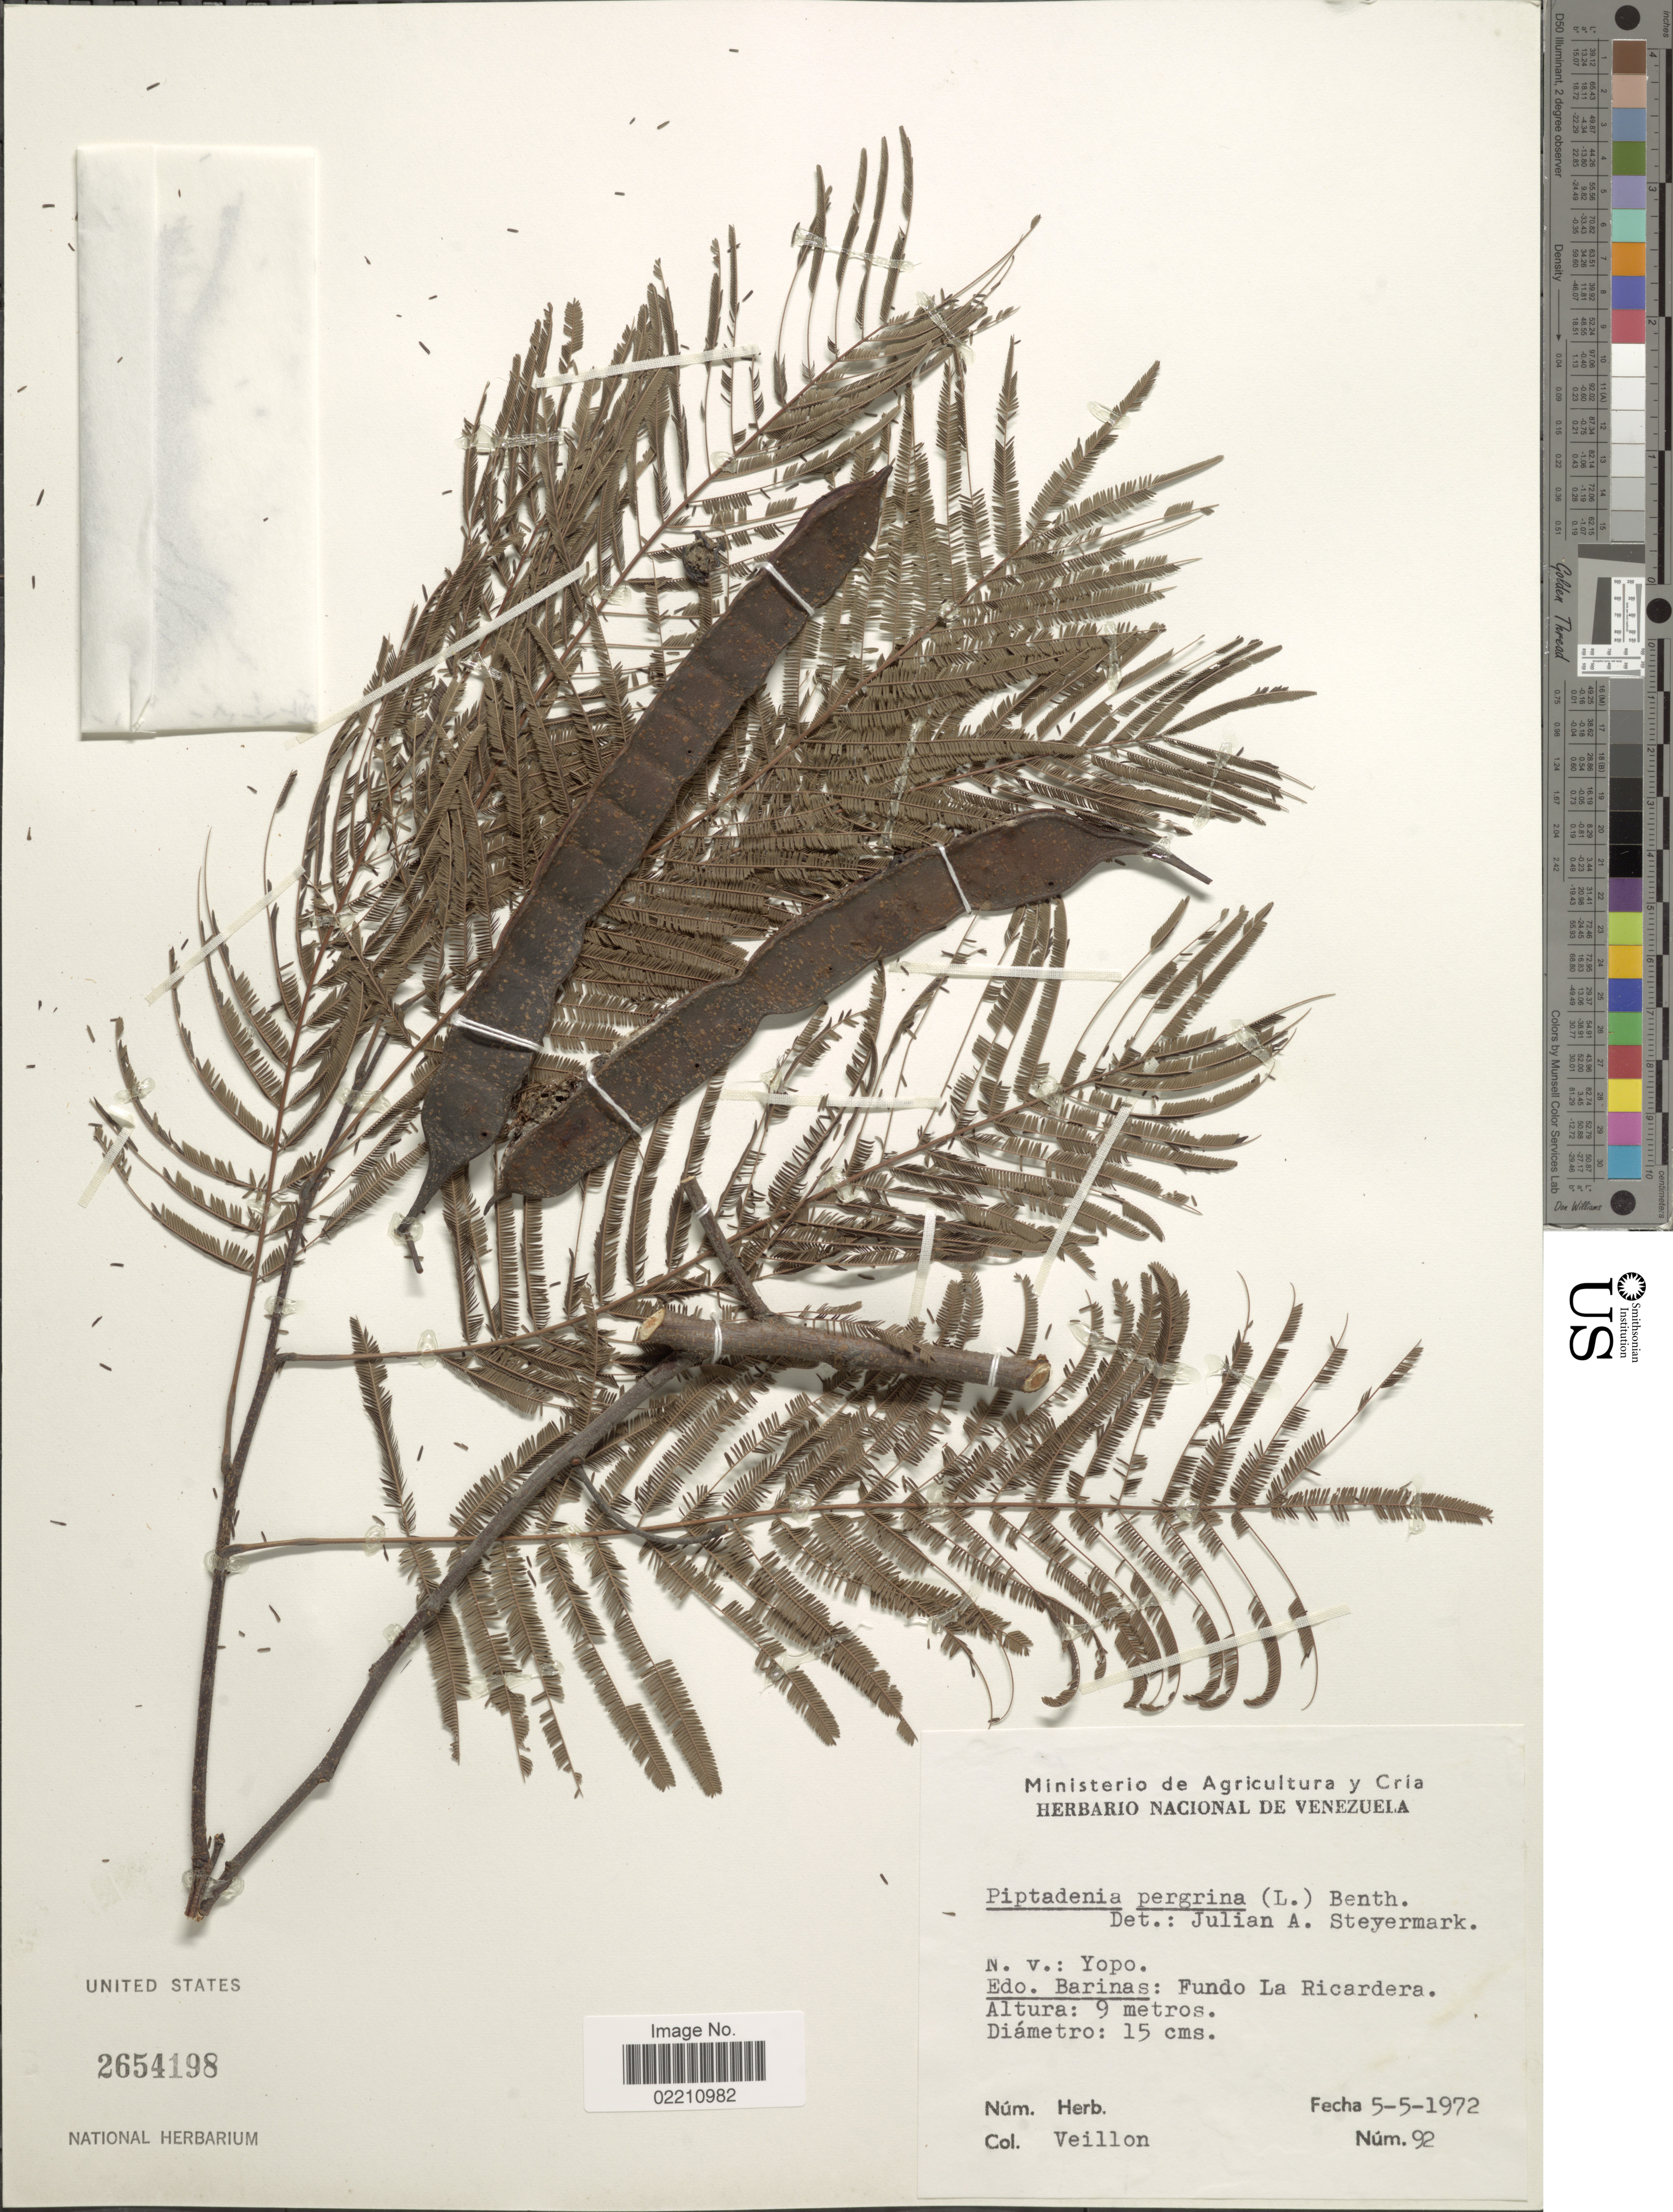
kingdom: Plantae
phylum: Tracheophyta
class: Magnoliopsida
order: Fabales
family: Fabaceae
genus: Anadenanthera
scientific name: Anadenanthera peregrina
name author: (L.) Speg.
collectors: -. Veillon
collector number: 92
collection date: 1972-05-05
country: Venezuela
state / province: Barinas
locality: Fundo La Ricardera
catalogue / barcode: US 2654198